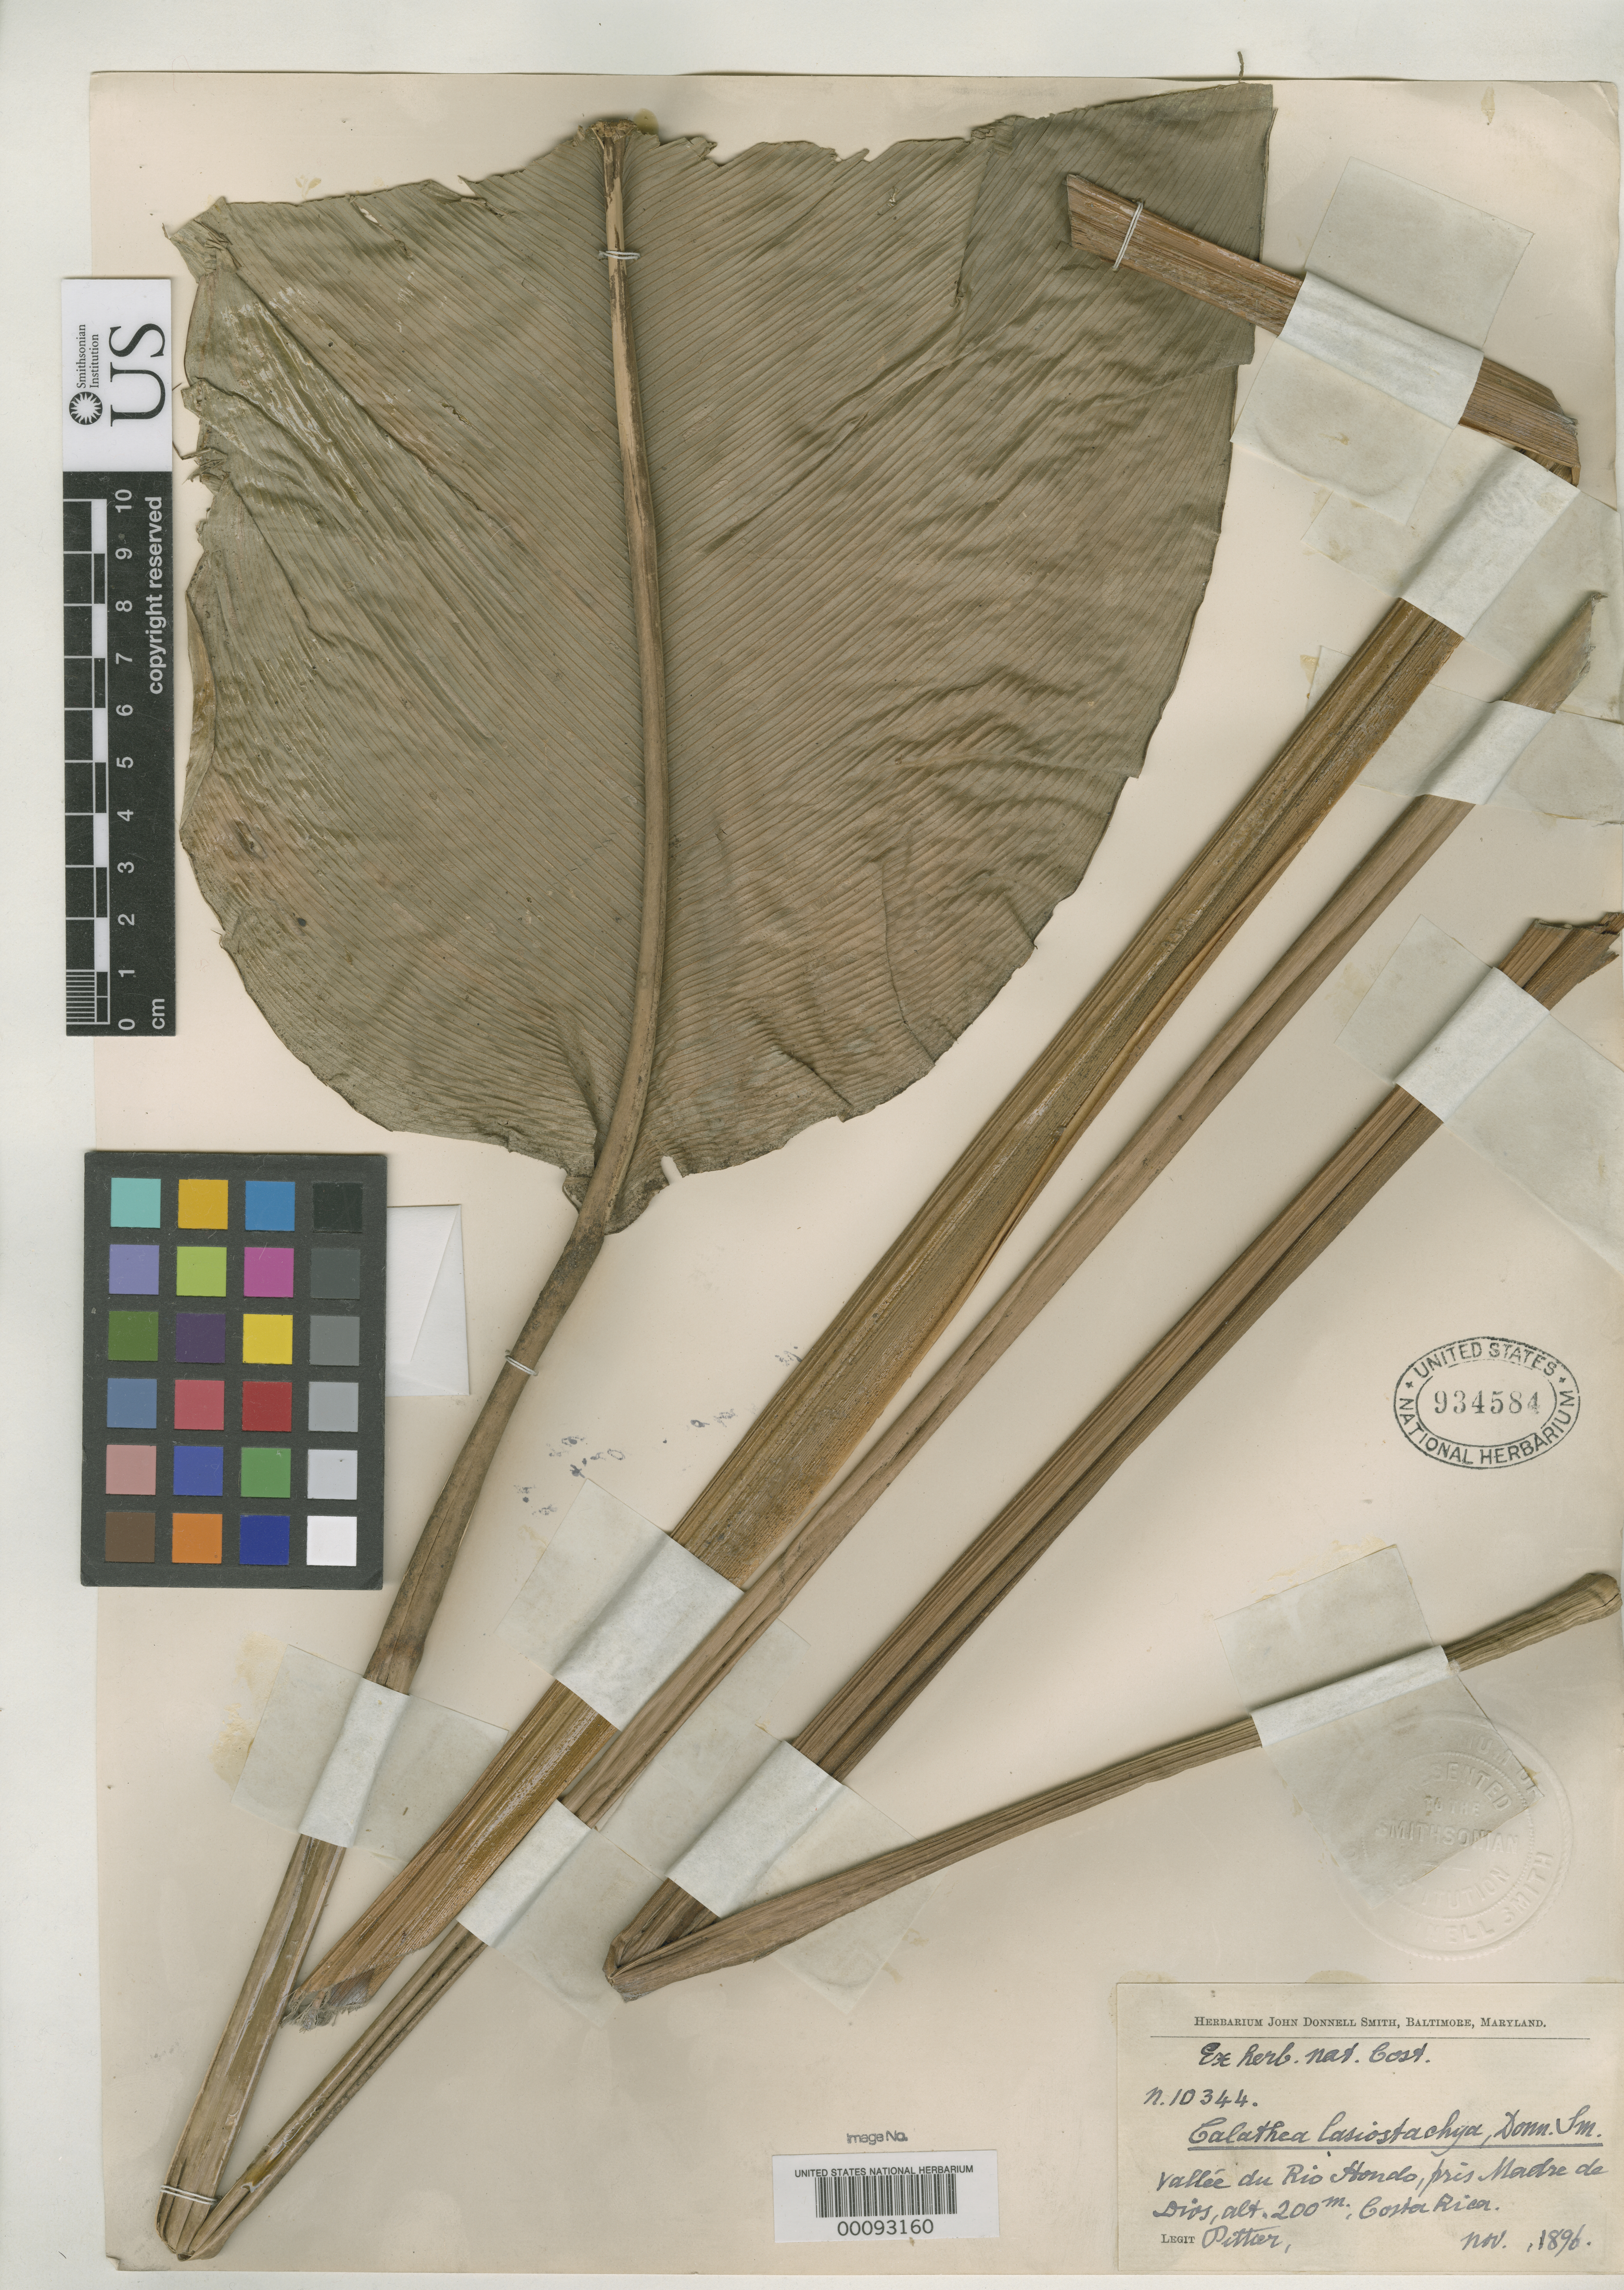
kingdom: Plantae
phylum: Tracheophyta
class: Liliopsida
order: Zingiberales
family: Marantaceae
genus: Calathea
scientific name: Calathea lasiostachya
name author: Donn. Sm.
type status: Type Collection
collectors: H. F. Pittier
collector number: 10344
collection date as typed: Nov 1896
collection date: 1896-11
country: Costa Rica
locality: Vallee du Rio Hondo, pres Madre de Dios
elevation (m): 200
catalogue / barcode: US 934584